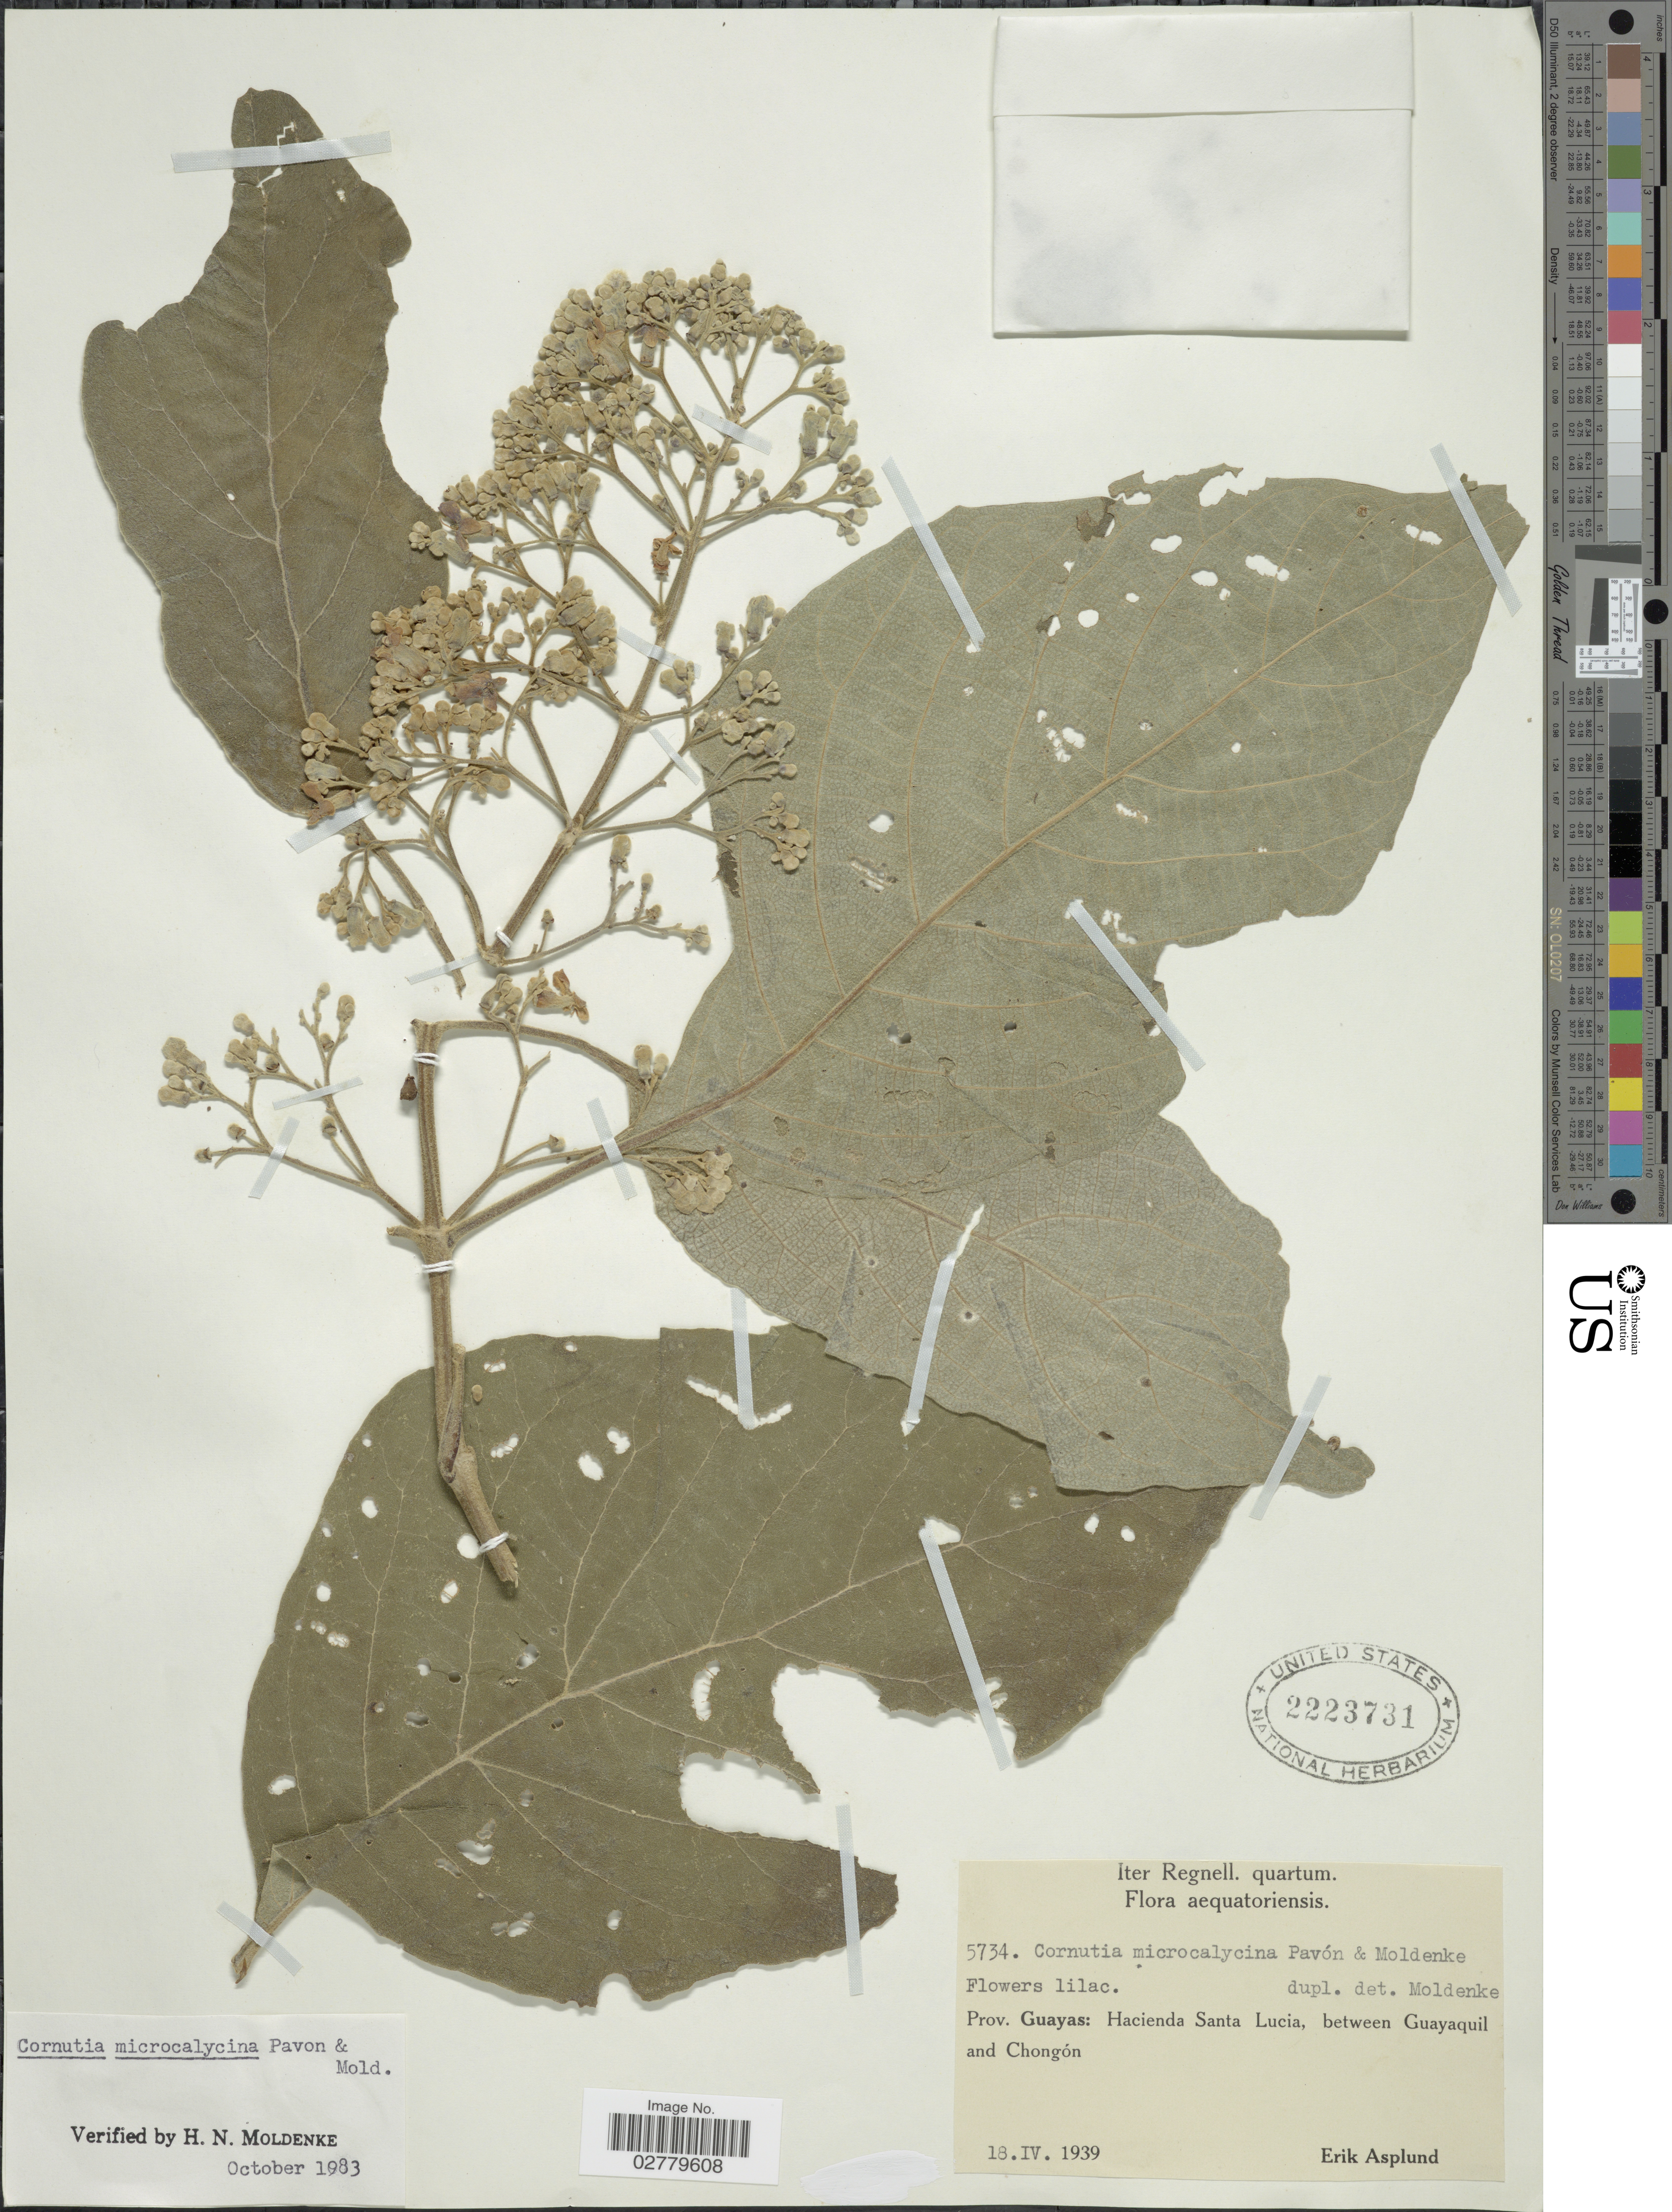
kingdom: Plantae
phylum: Tracheophyta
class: Magnoliopsida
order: Lamiales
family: Lamiaceae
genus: Cornutia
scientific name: Cornutia microcalycina var. microcalycina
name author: Pav. ex Moldenke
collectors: E. Asplund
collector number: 5734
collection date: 1939-04-18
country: Ecuador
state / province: Guayas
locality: Hacienda Santa Lucia, between Guayaquil and Chongón.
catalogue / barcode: US 2223731